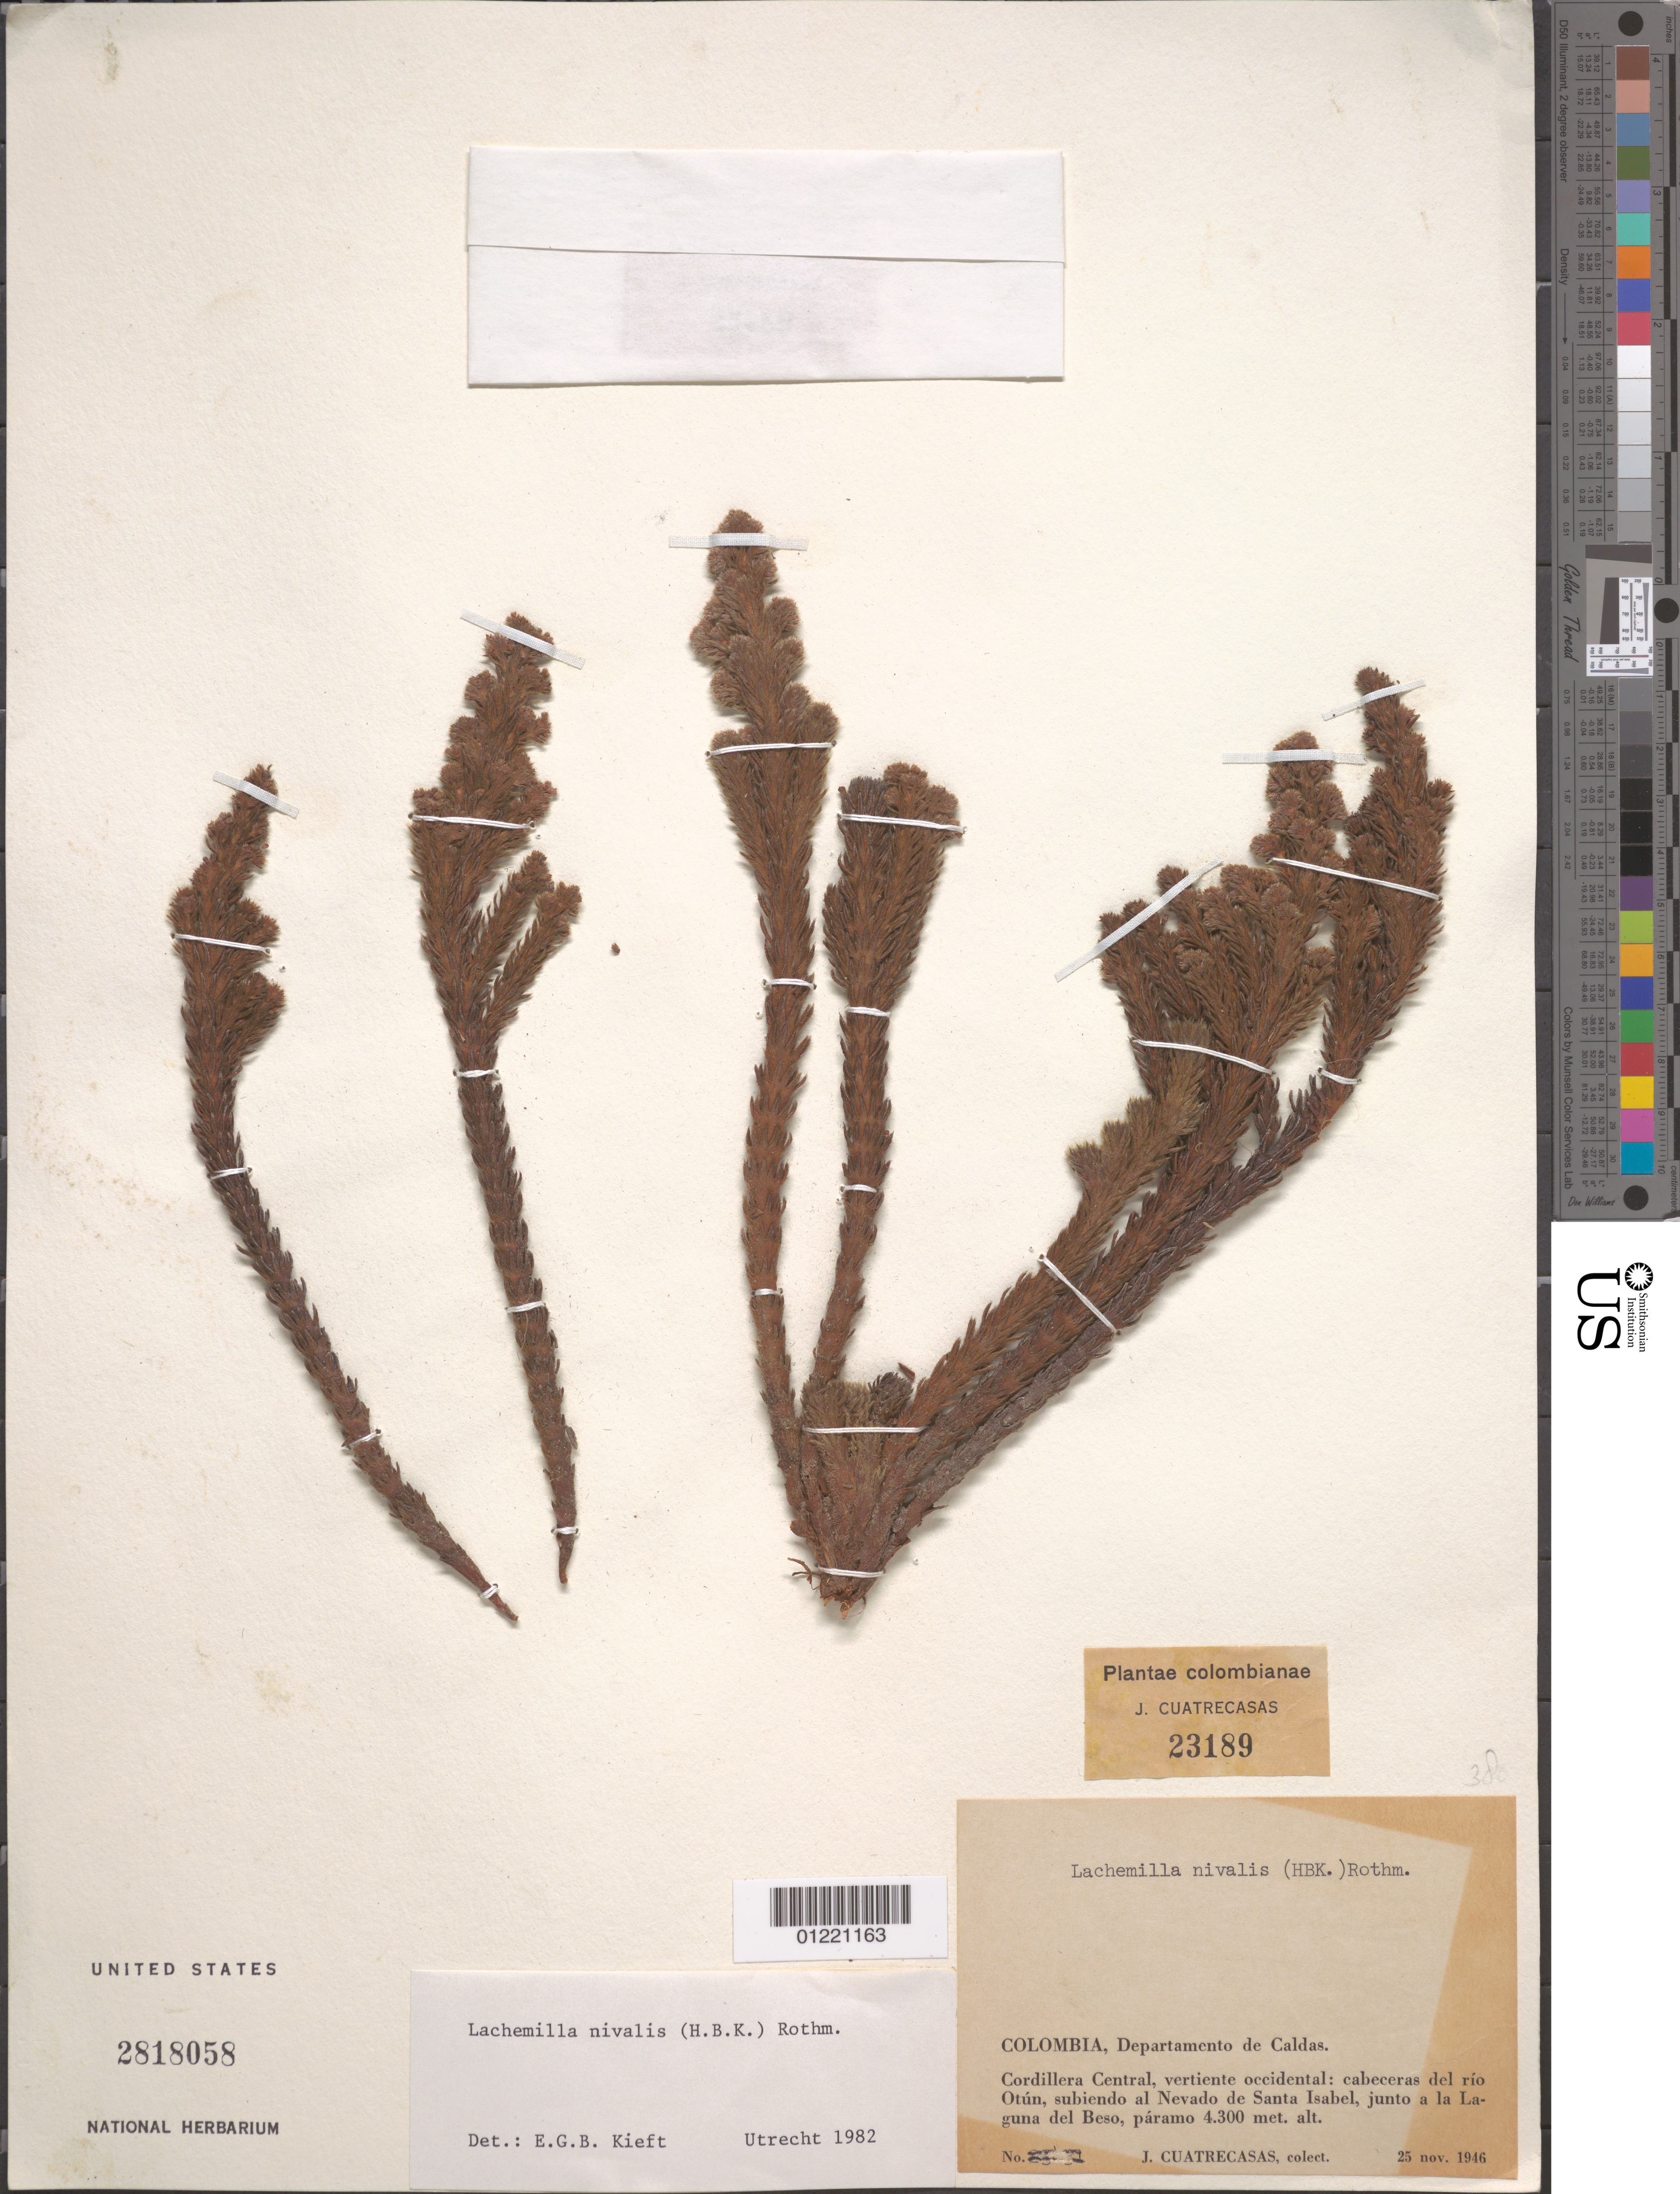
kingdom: Plantae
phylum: Tracheophyta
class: Magnoliopsida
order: Rosales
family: Rosaceae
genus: Lachemilla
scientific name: Lachemilla nivalis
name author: (Kunth) Rothm.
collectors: J. Cuatrecasas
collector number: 23189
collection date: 1946-11-25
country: Colombia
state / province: Caldas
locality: Cordillera Central, vertiente occidental: cabaceras del río Otún, subiendo al Nevado de Santa Isabel, junto a la Laguna del Beso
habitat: paramo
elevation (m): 4300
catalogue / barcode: US 2818058